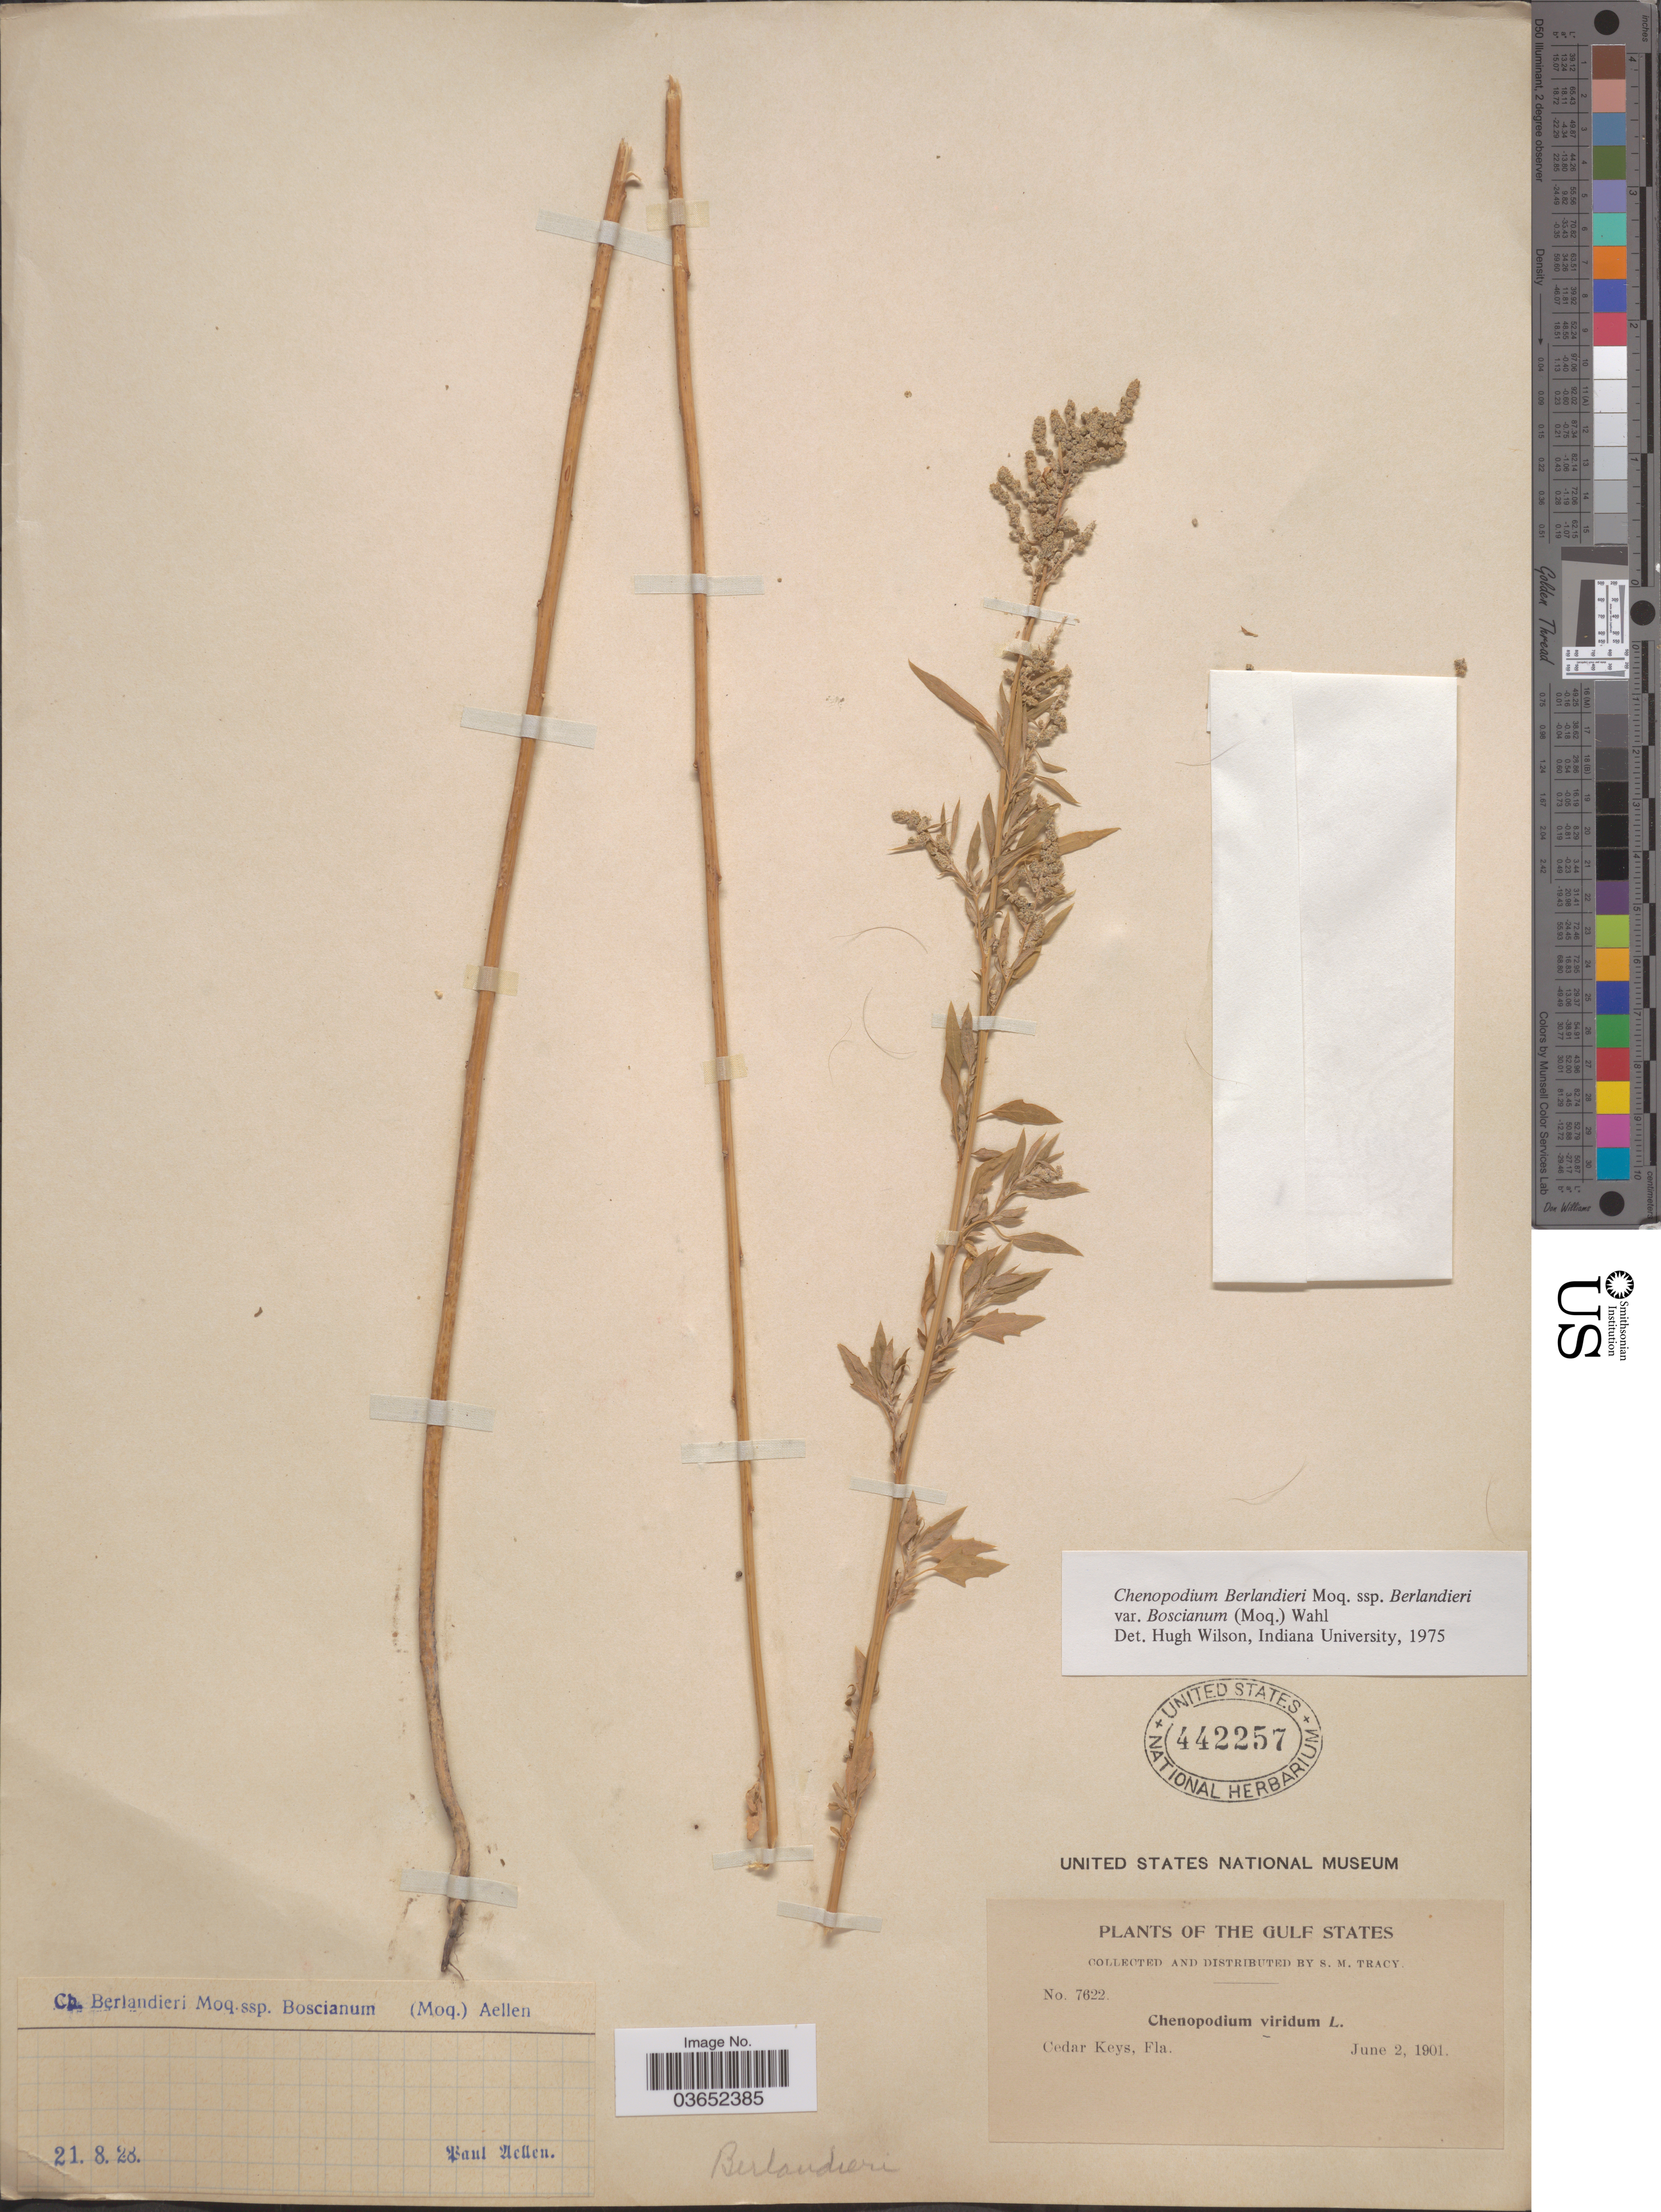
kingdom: Plantae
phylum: Tracheophyta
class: Magnoliopsida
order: Caryophyllales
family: Amaranthaceae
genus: Chenopodium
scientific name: Chenopodium berlandieri var. boscianum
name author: (Moq.) Wahl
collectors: S. M. Tracy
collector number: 7622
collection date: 1901-06-02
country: United States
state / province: Florida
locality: The Gulf States. Cedar Keys.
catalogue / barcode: US 442257